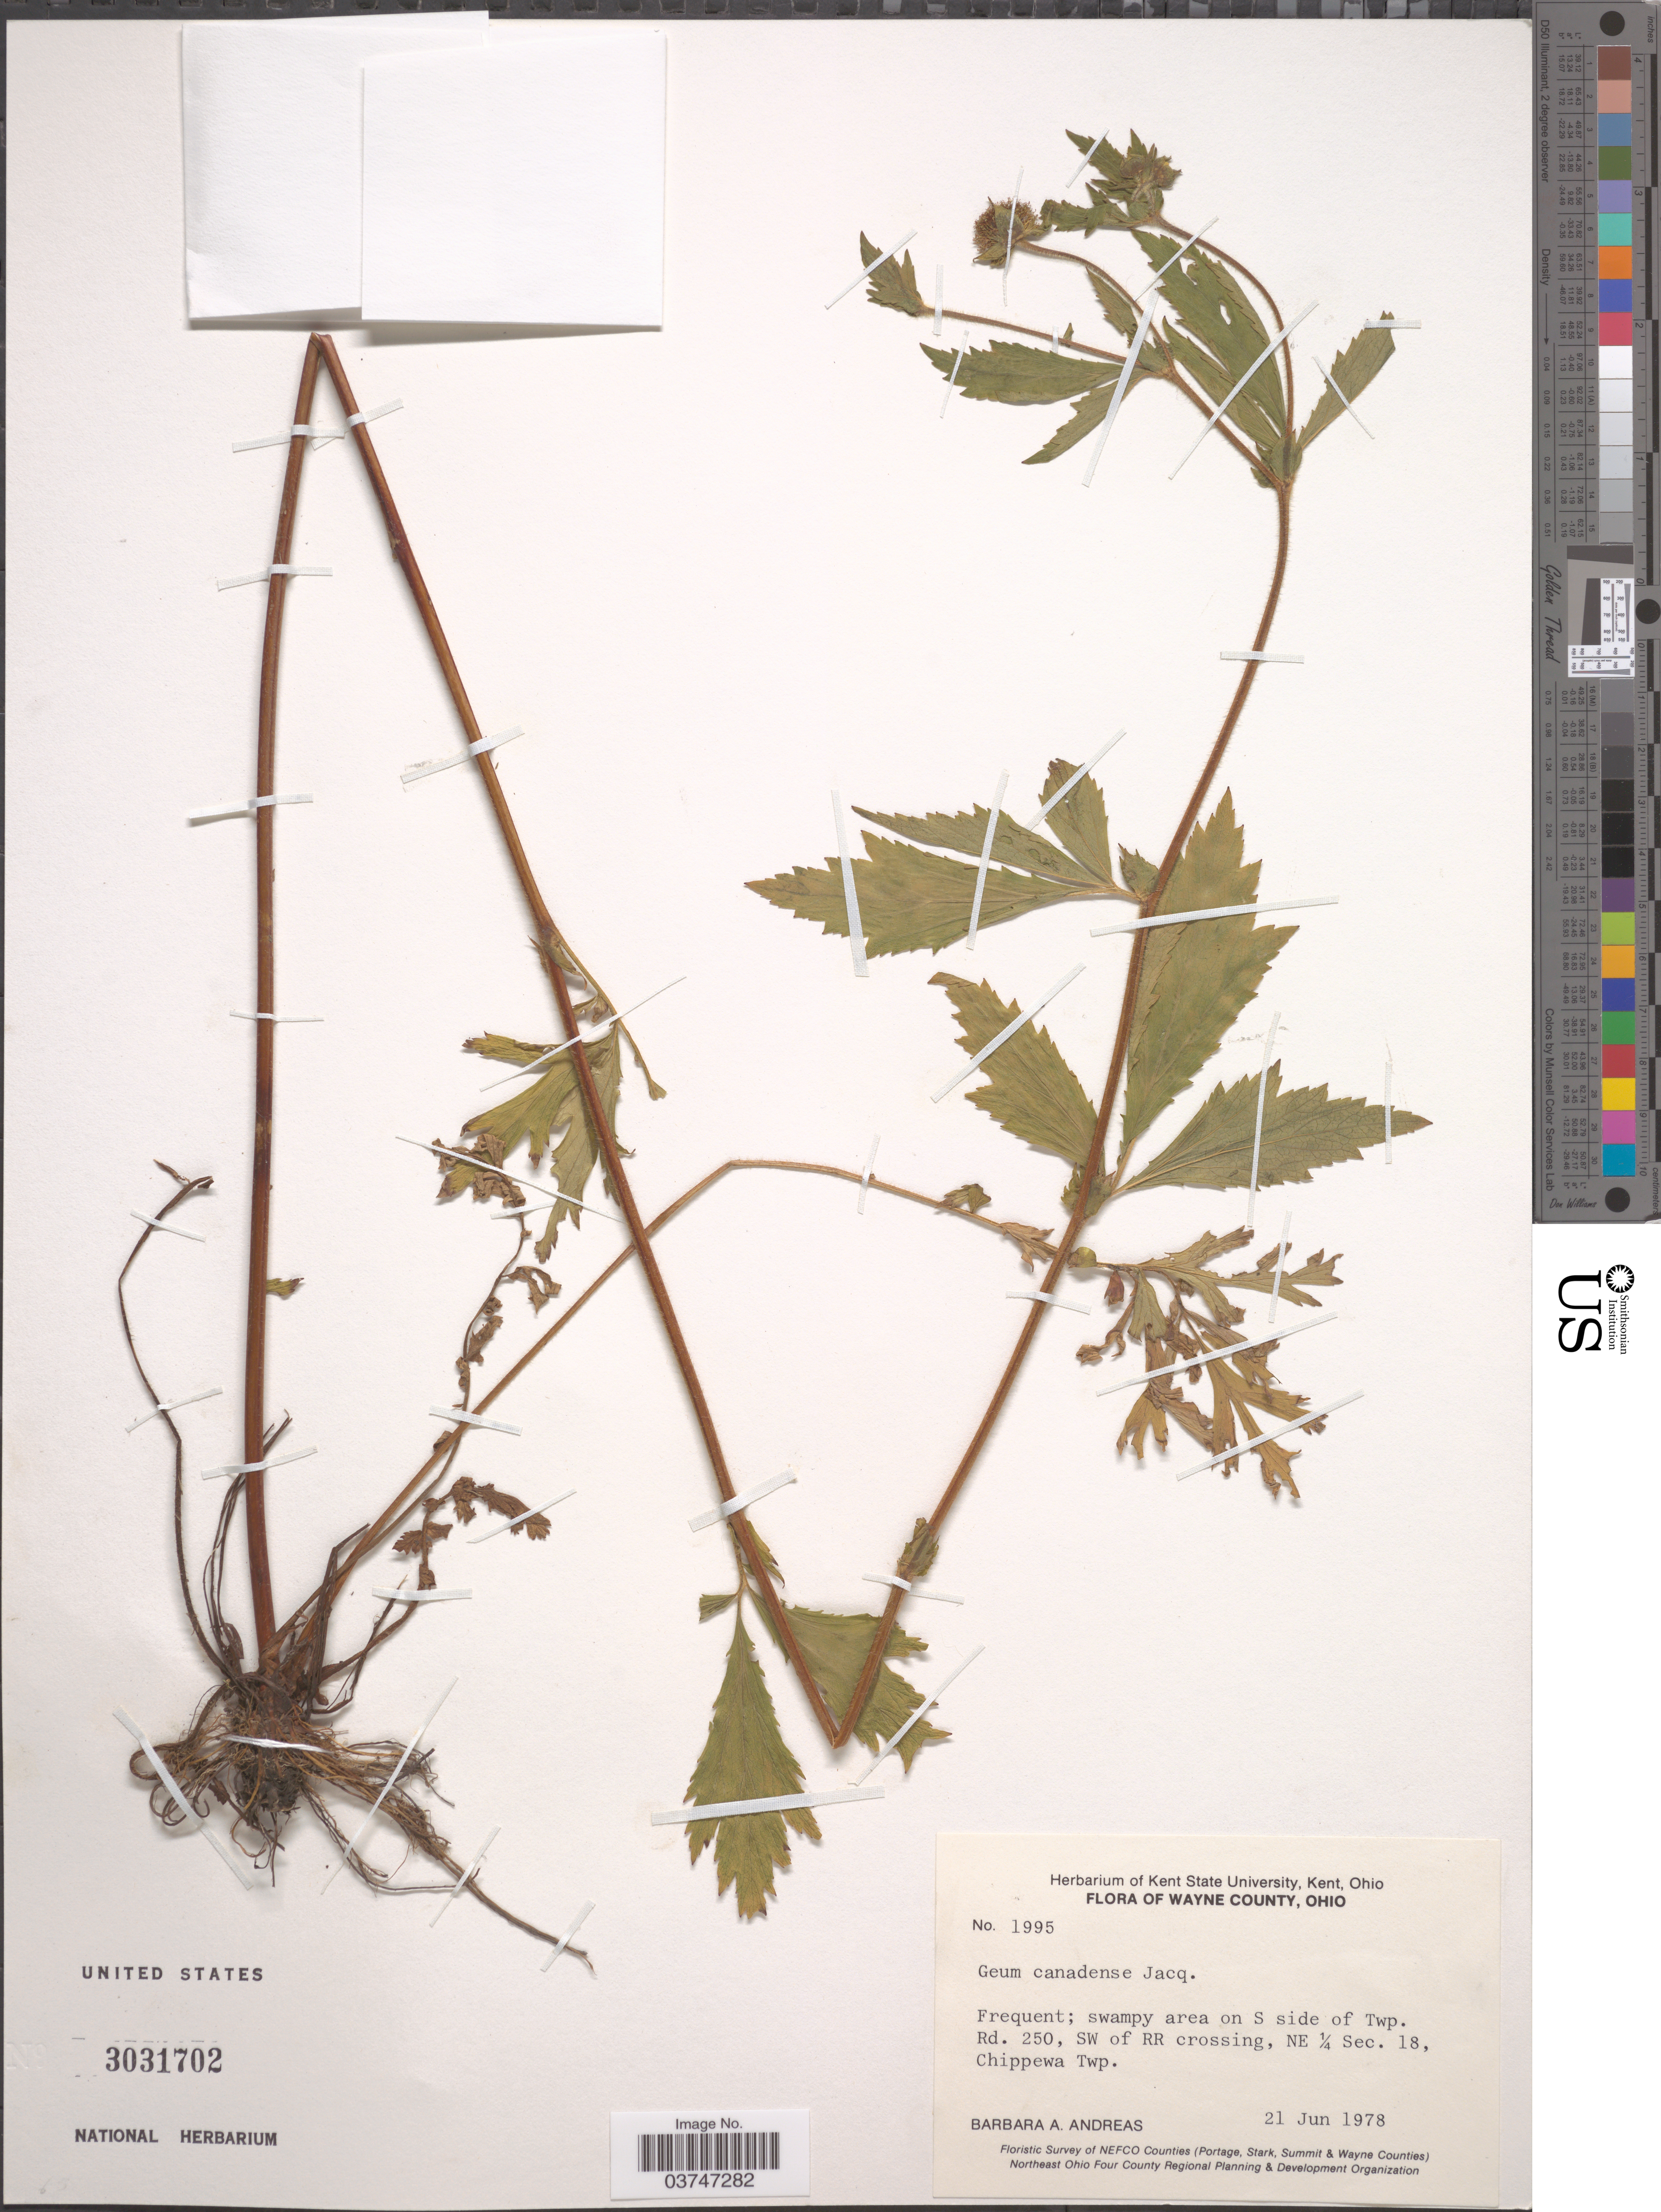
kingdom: Plantae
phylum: Tracheophyta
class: Magnoliopsida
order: Rosales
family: Rosaceae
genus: Geum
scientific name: Geum canadense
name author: Jacq.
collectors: B. A. Andreas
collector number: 1995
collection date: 1978-06-21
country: United States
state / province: Ohio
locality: Wayne County. Swampy area on S side of Twp. Rd. 250, SW of RR crossing, NE ¼ Sec. 18, Chippewa Twp.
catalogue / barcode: US 3031702